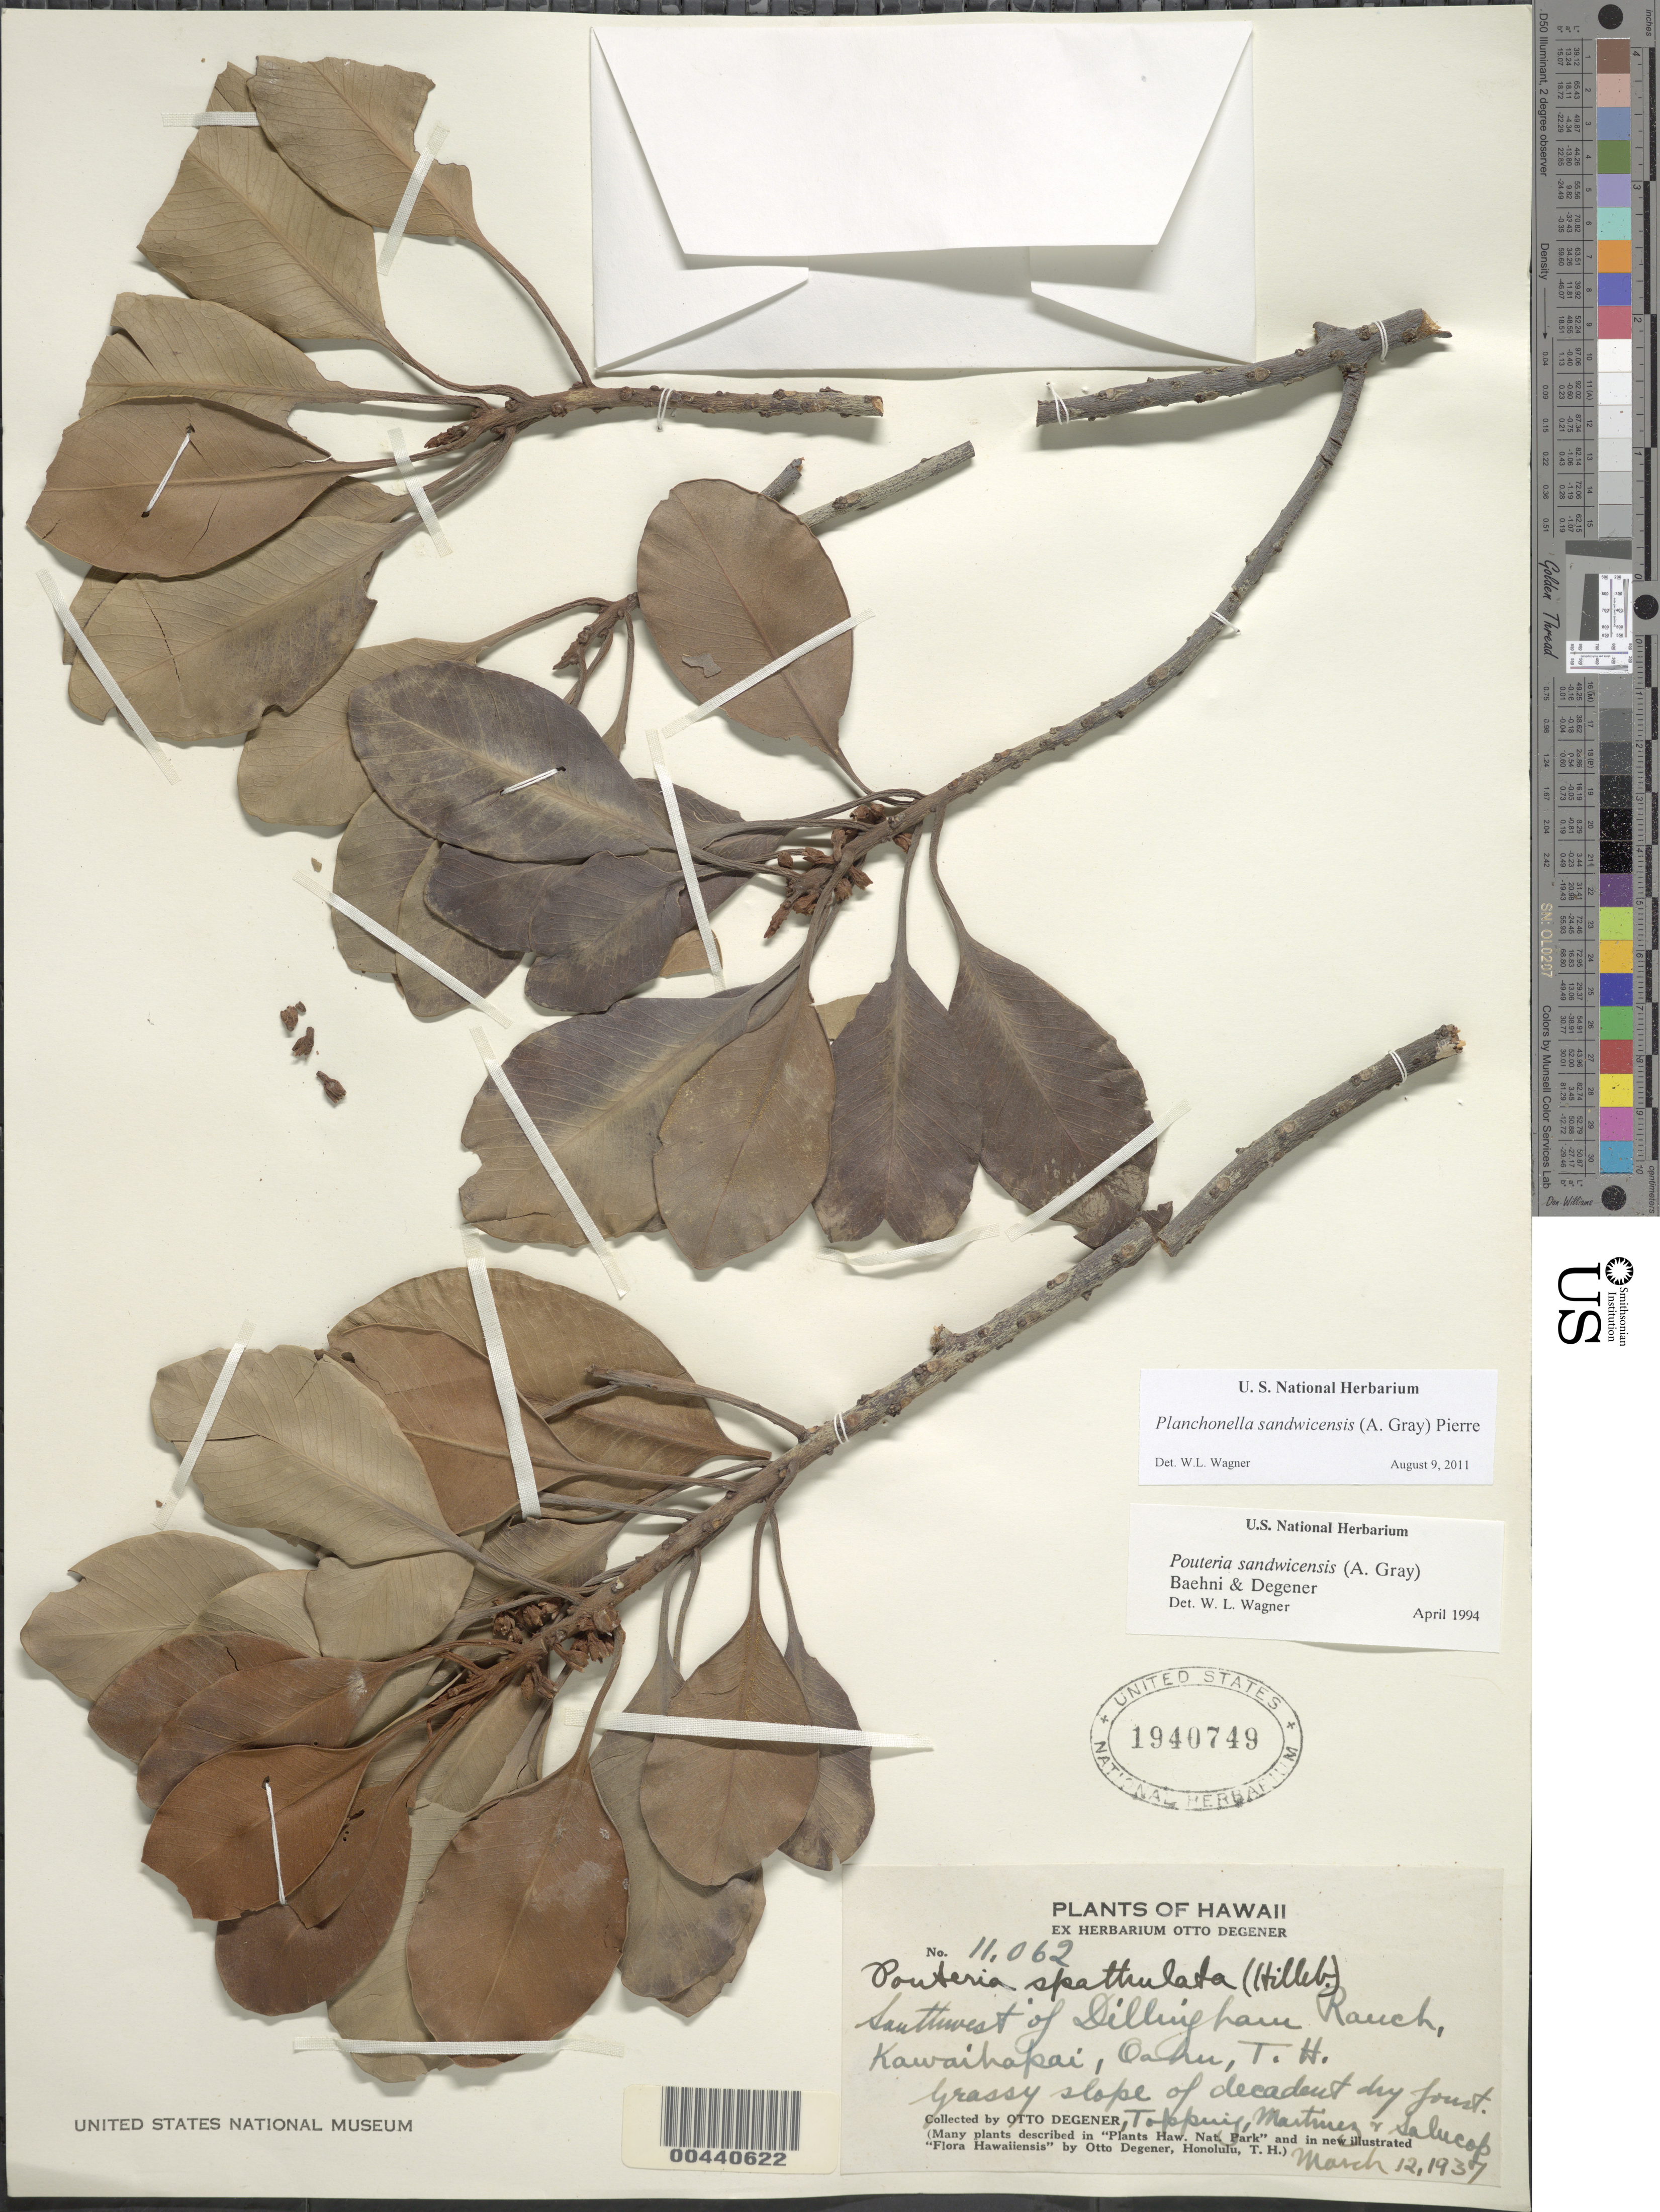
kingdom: Plantae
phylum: Tracheophyta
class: Magnoliopsida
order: Ericales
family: Sapotaceae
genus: Planchonella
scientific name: Planchonella spathulata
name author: (Hillebr.) Pierre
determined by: Wagner, W. L., (BOT), Smithsonian Institution - National Museum of Natural History (UNITED STATES)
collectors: O. Degener, D. L. Topping, -- Martinez & -- Salucop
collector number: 11062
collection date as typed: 12 Mar 1937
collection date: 1937-03-12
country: United States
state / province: Hawaii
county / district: Honolulu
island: Oahu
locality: Kawaihapai.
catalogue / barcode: US 1940749